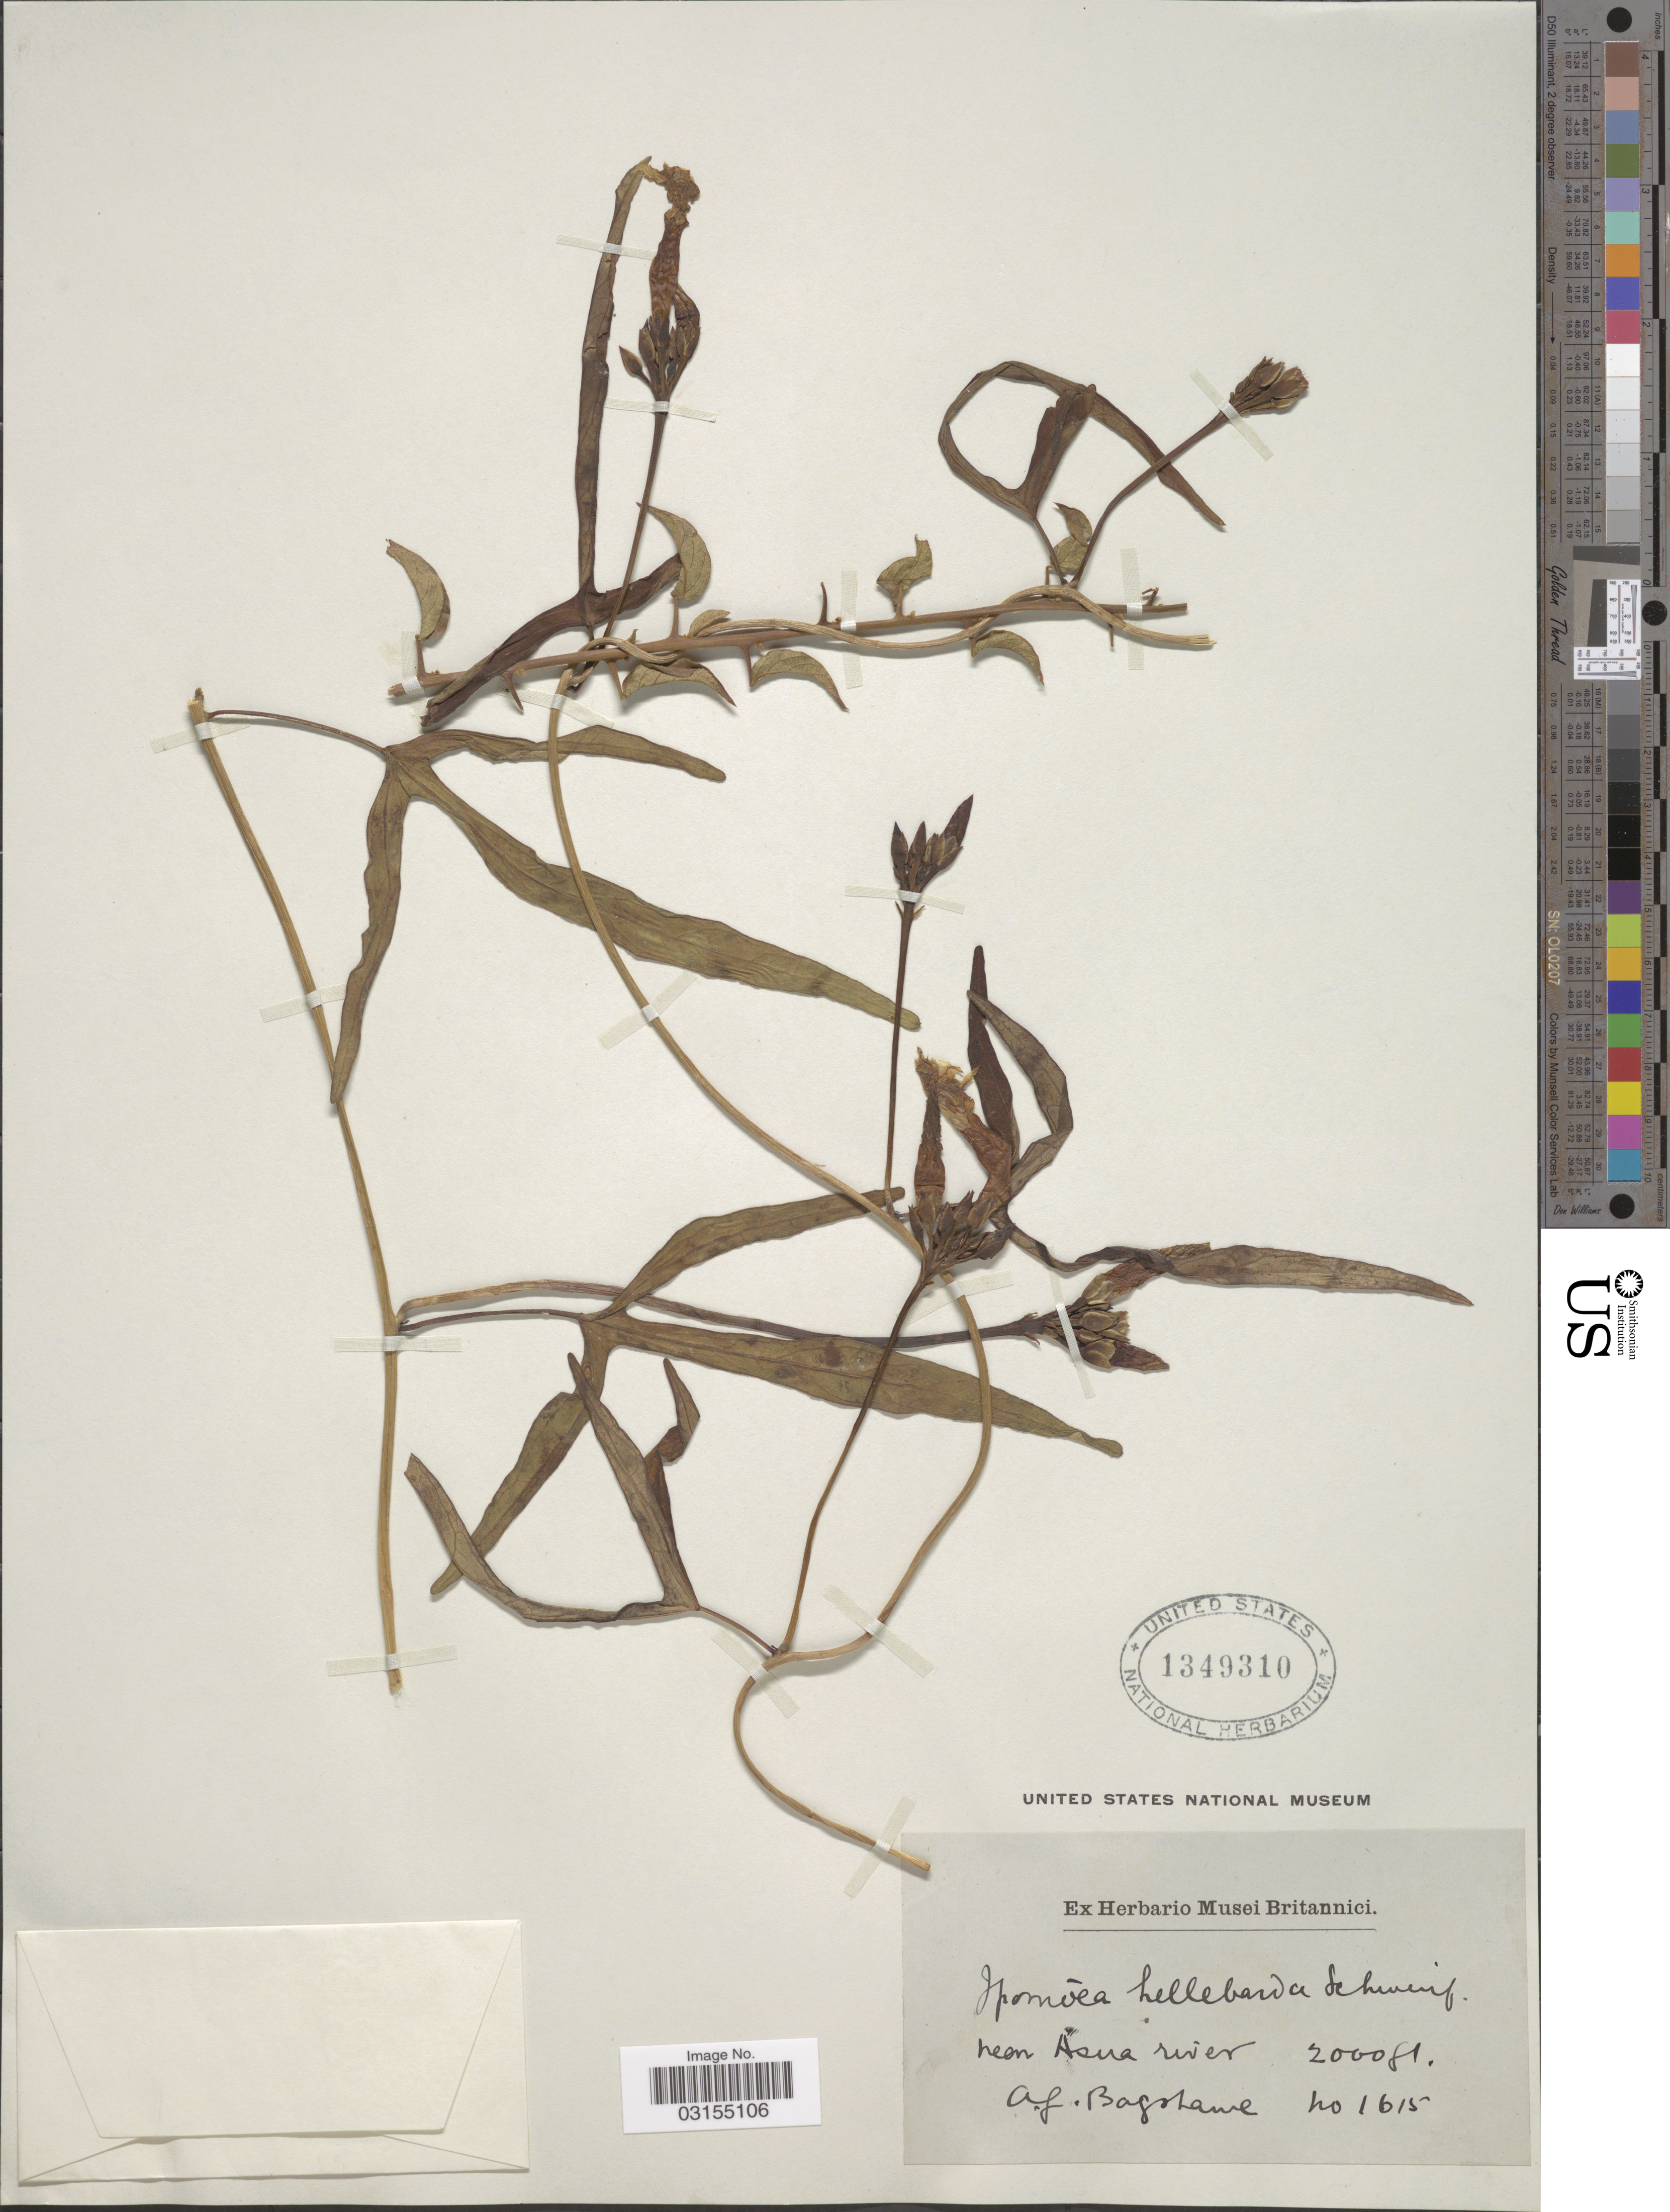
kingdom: Plantae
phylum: Tracheophyta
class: Magnoliopsida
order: Solanales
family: Convolvulaceae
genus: Ipomoea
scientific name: Ipomoea hellebarda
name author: C. Schweinf. ex Hiern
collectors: A. Bagshawe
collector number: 1615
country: Uganda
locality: Near Asua river.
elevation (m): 610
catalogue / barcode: US 1349310